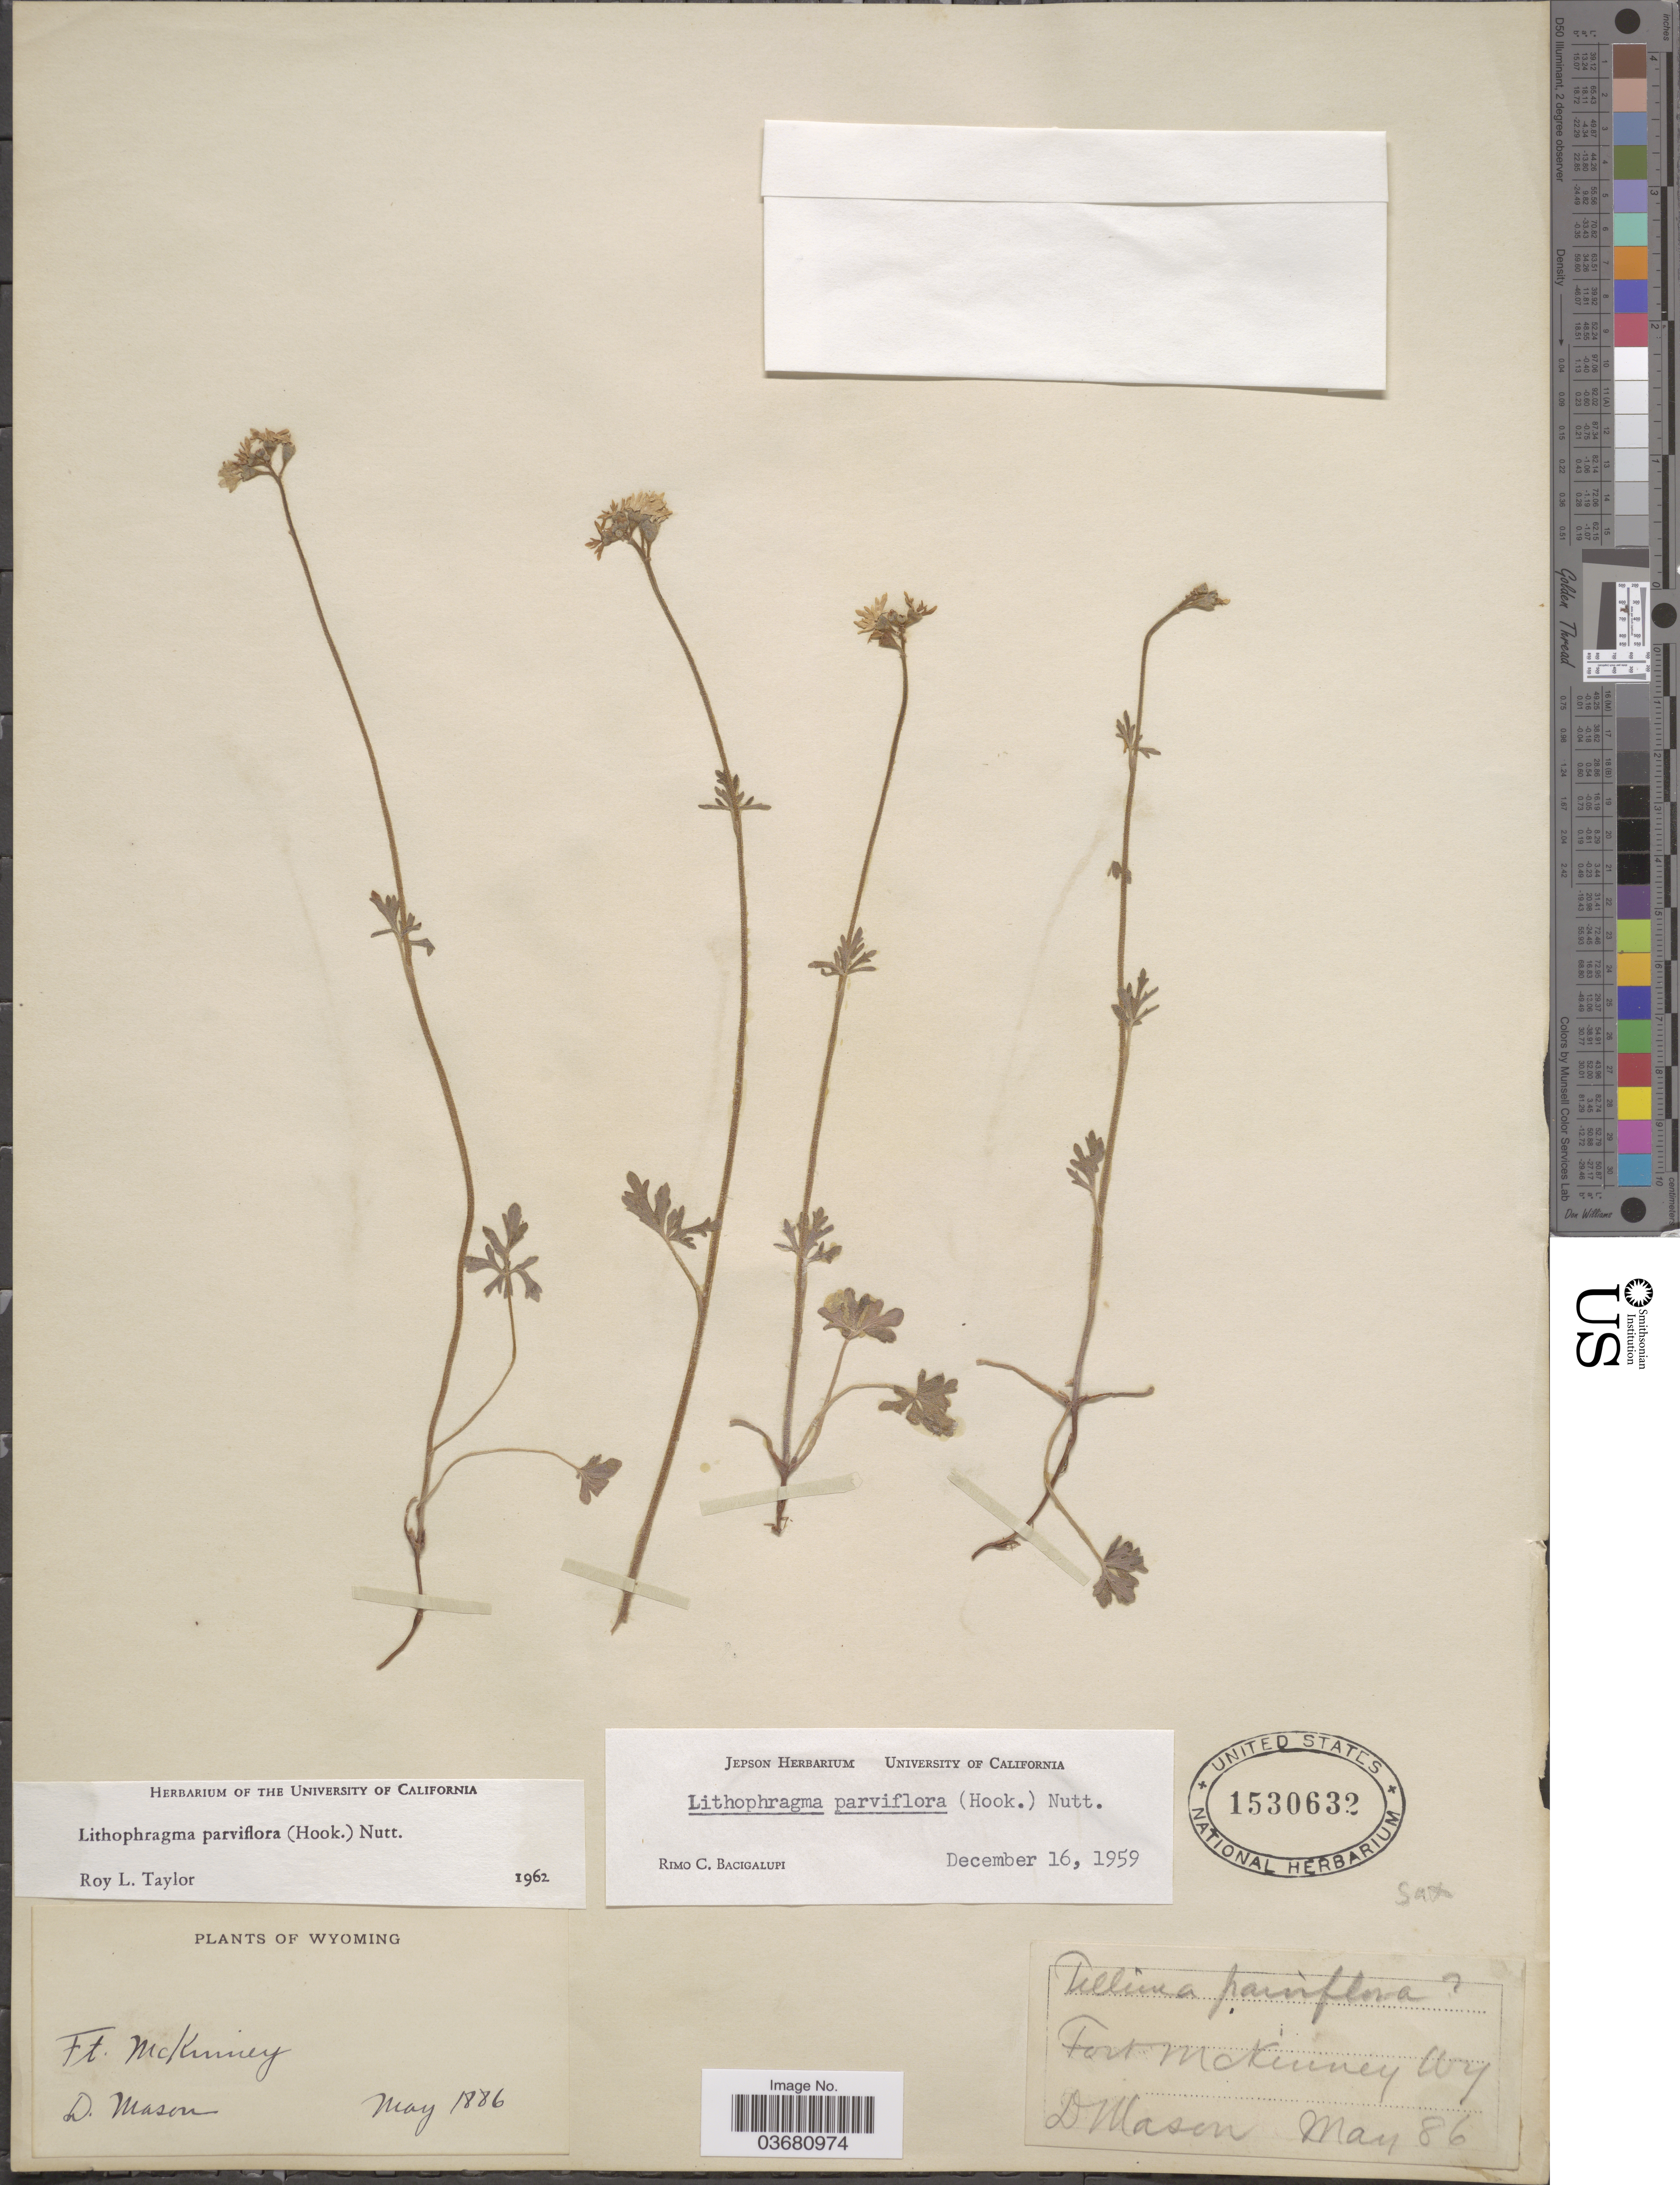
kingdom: Plantae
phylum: Tracheophyta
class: Magnoliopsida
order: Saxifragales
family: Saxifragaceae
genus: Lithophragma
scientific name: Lithophragma parviflorum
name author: (Hook.) Nutt.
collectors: D. Mason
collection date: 1886-05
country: United States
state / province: Wyoming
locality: Fort McKinney.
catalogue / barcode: US 1530632